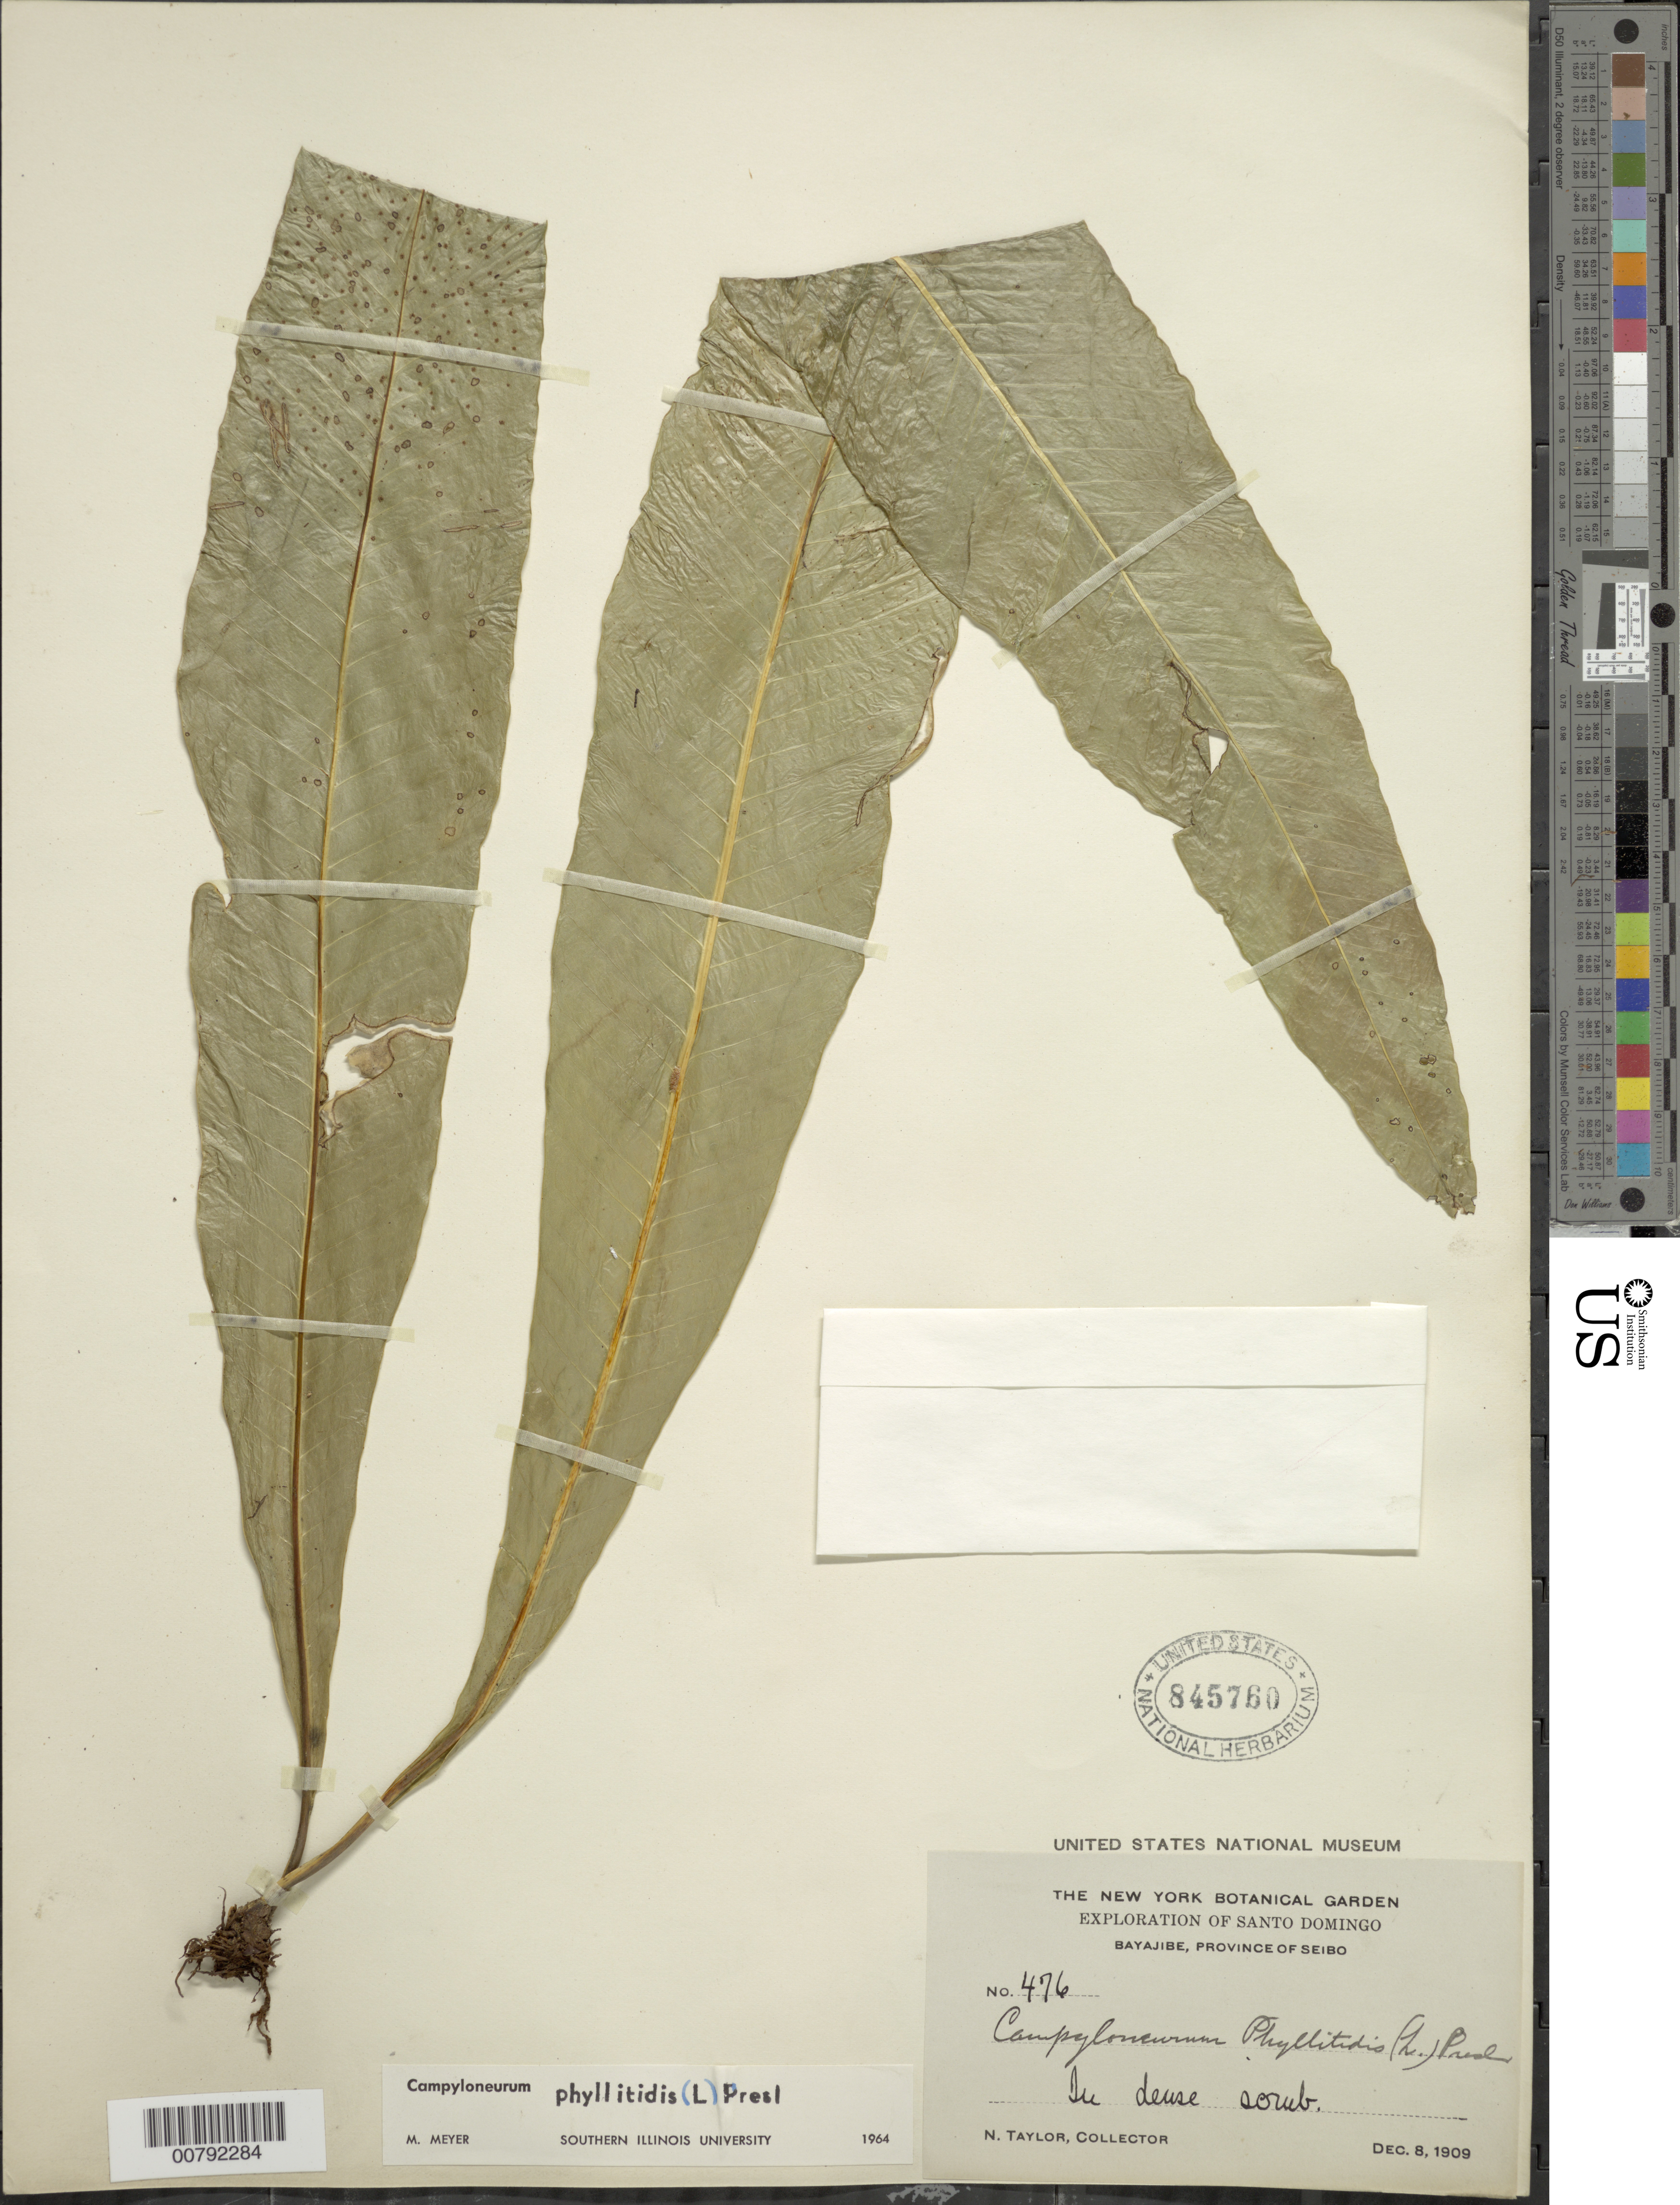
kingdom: Plantae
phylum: Tracheophyta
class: Polypodiopsida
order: Polypodiales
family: Polypodiaceae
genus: Campyloneurum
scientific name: Campyloneurum phyllitidis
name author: (L.) C. Presl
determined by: Meyer, M.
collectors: N. Taylor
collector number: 476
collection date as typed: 08 Dec 1909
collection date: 1909-12-08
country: Dominican Republic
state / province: El Seibo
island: Hispaniola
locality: Bayajibe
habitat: Dense scrub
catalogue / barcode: US 845760